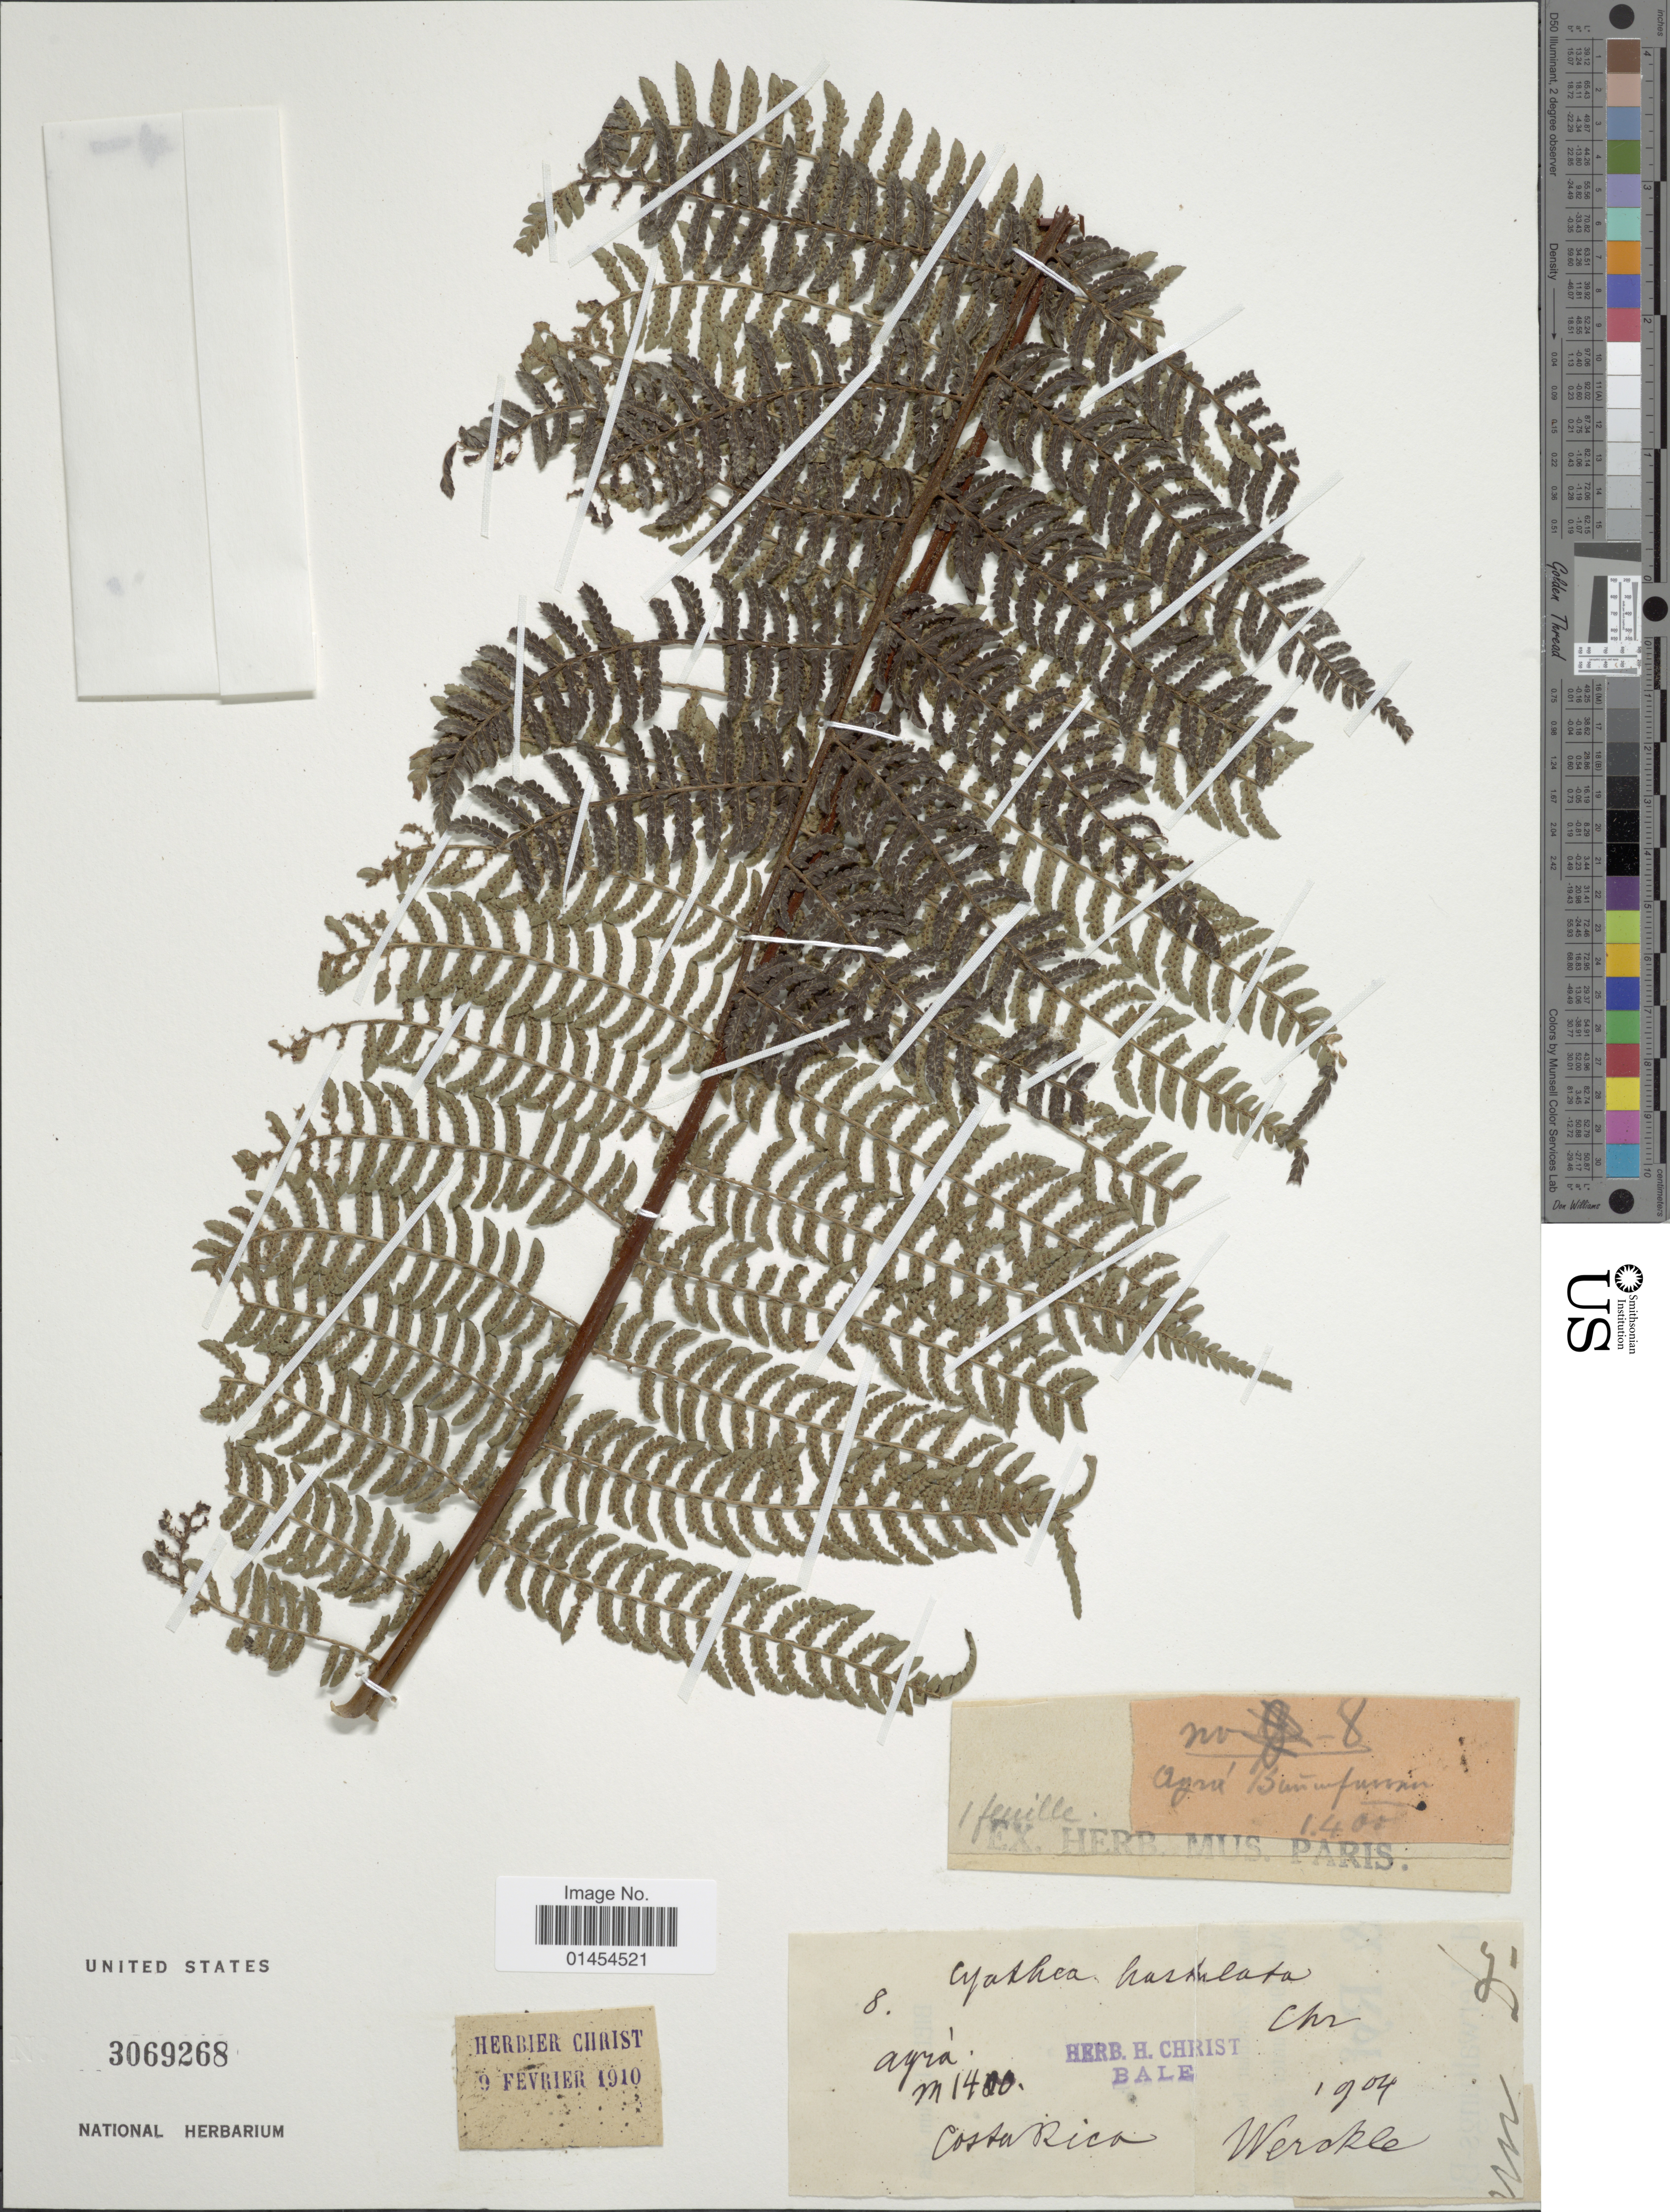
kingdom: Plantae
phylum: Tracheophyta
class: Polypodiopsida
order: Cyatheales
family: Cyatheaceae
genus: Alsophila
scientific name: Alsophila polystichoides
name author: Christ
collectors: Werckle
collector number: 8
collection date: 1904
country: Costa Rica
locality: Ayrá [unsure placement]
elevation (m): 1400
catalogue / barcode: US 3069268